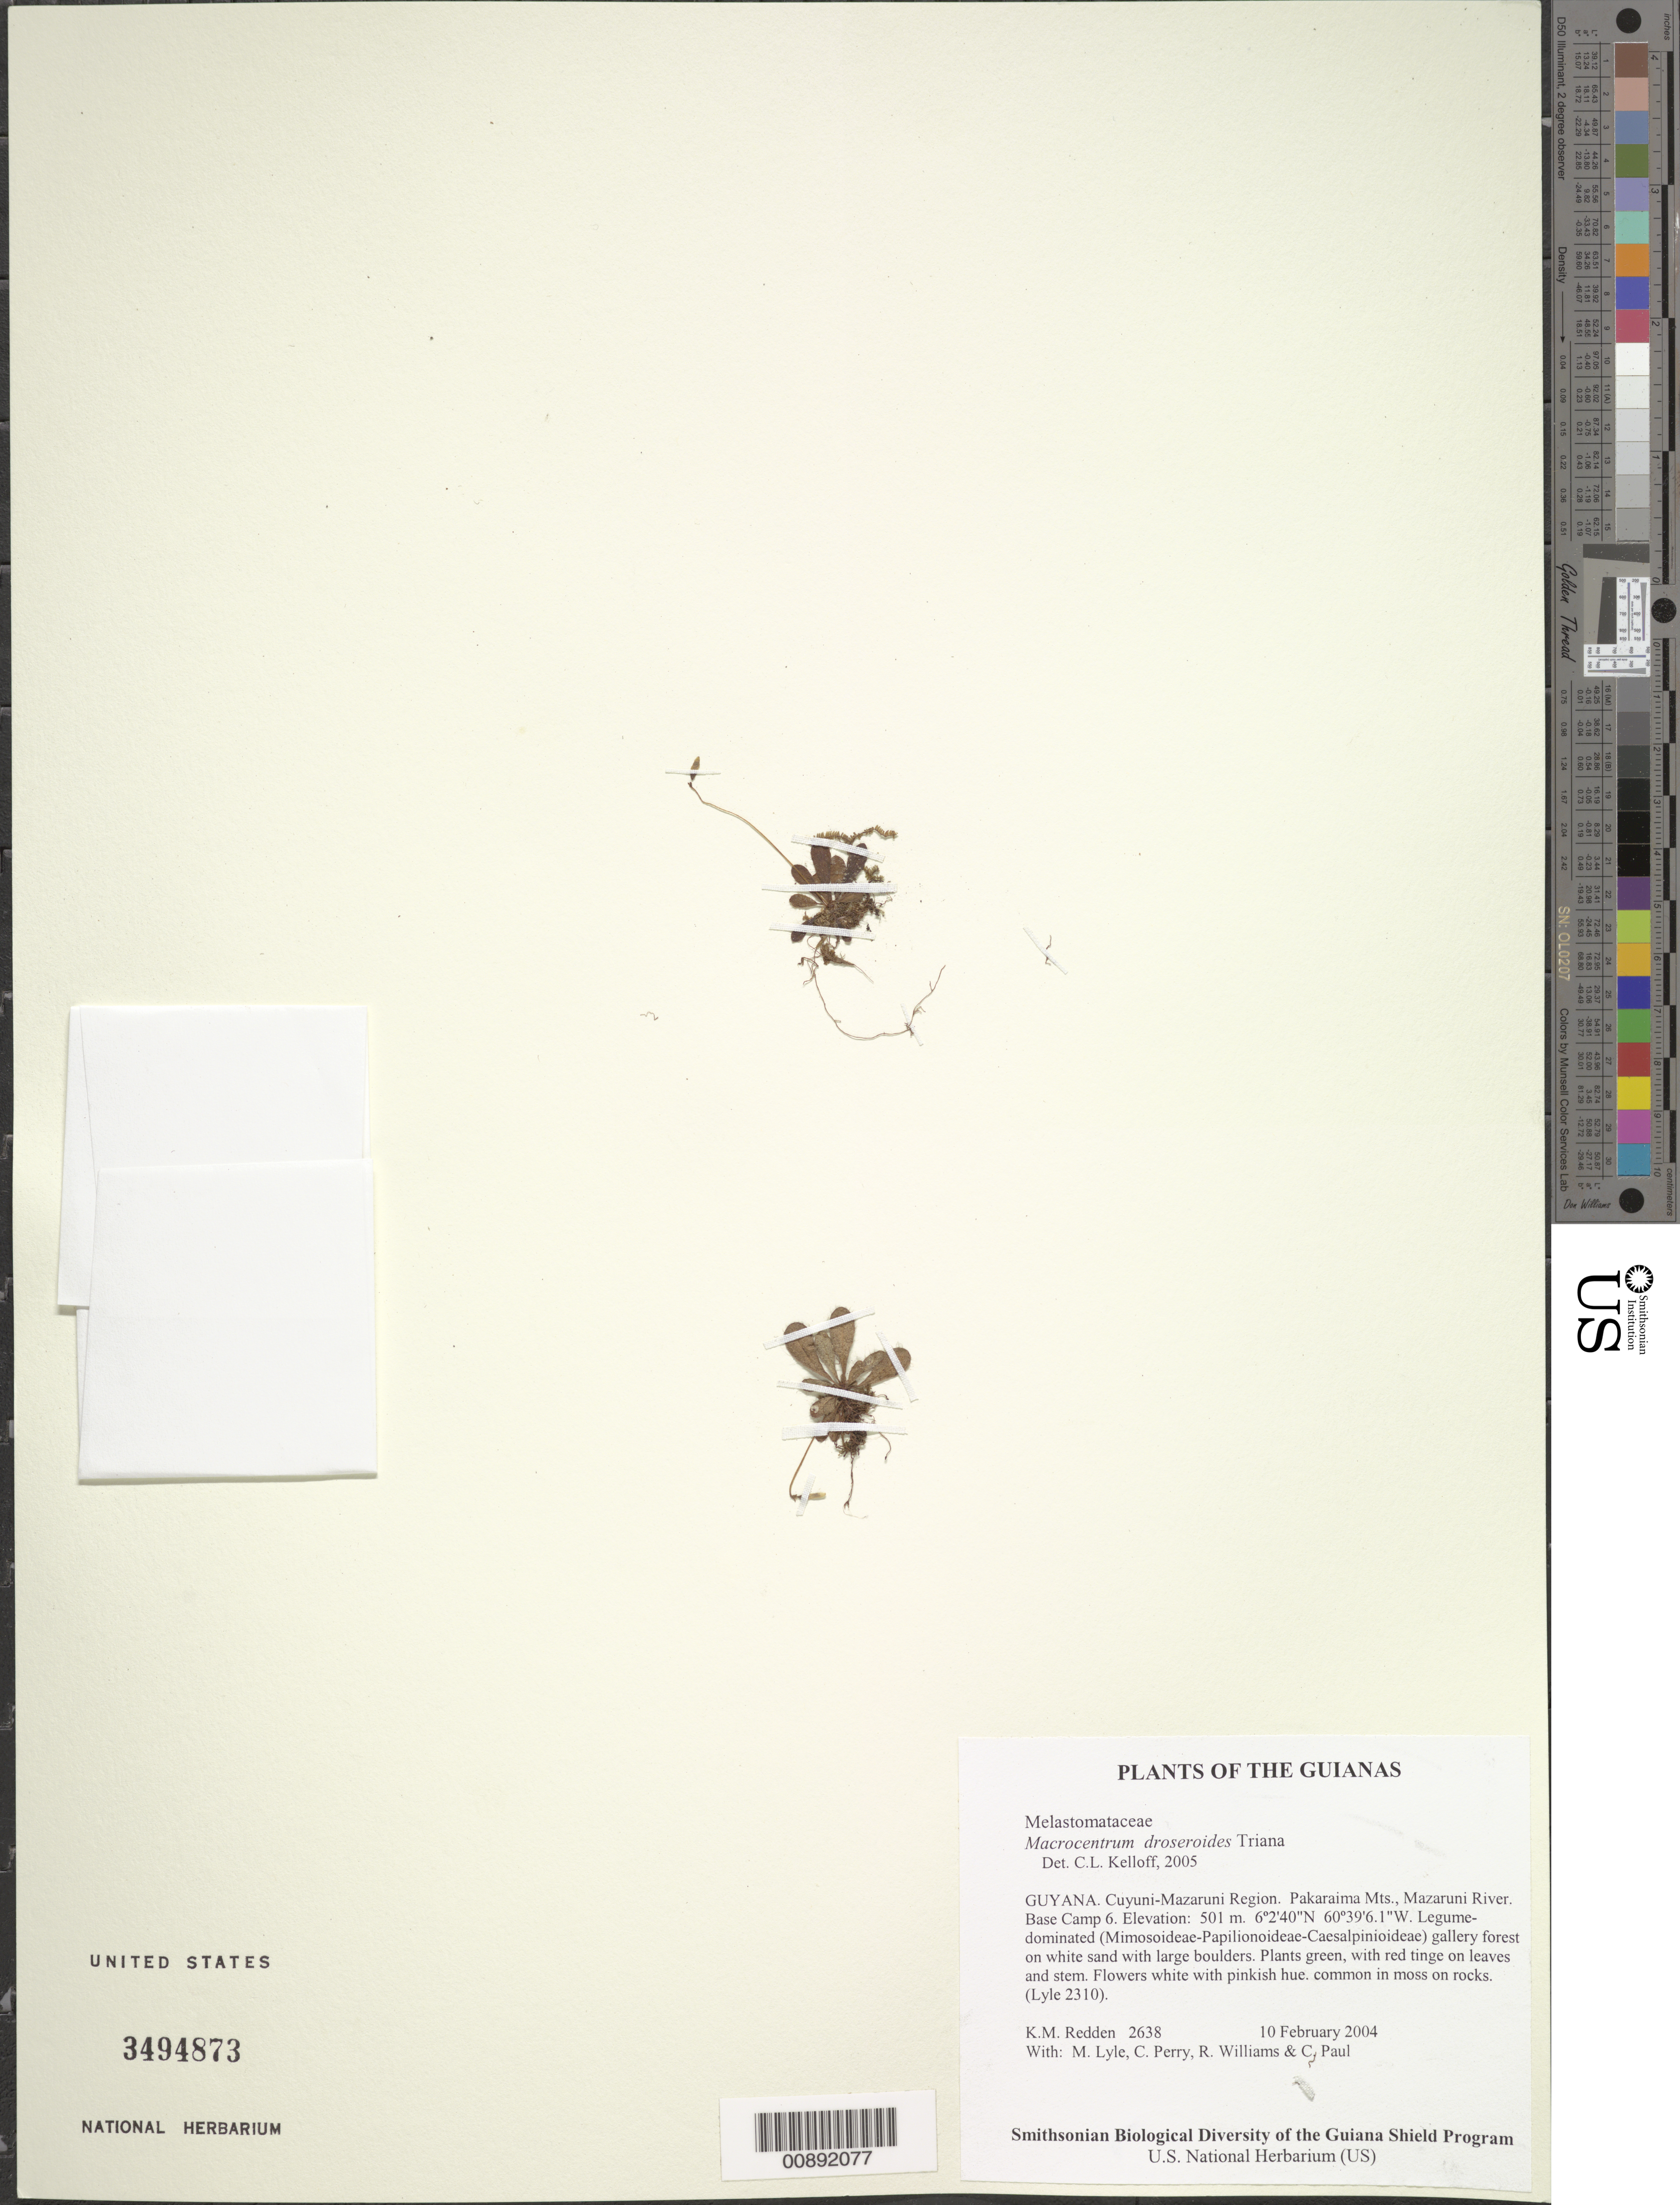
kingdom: Plantae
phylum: Tracheophyta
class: Magnoliopsida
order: Myrtales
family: Melastomataceae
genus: Macrocentrum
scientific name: Macrocentrum droseroides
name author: Triana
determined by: Liesner, R. L.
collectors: K. M. Redden, M. Lyle, C. Perry, R. Williams & C. Paul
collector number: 2638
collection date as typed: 10 February 2004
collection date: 2004-02-10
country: Guyana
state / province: Cuyuni-Mazaruni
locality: Pakaraima Mts., Mazaruni River. Base Camp 6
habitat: Legume-dominated (Mimosoideae-Papilionoideae-Caesalpinioideae) gallery forest on white sand with large boulders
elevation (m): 501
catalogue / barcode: US 3494873